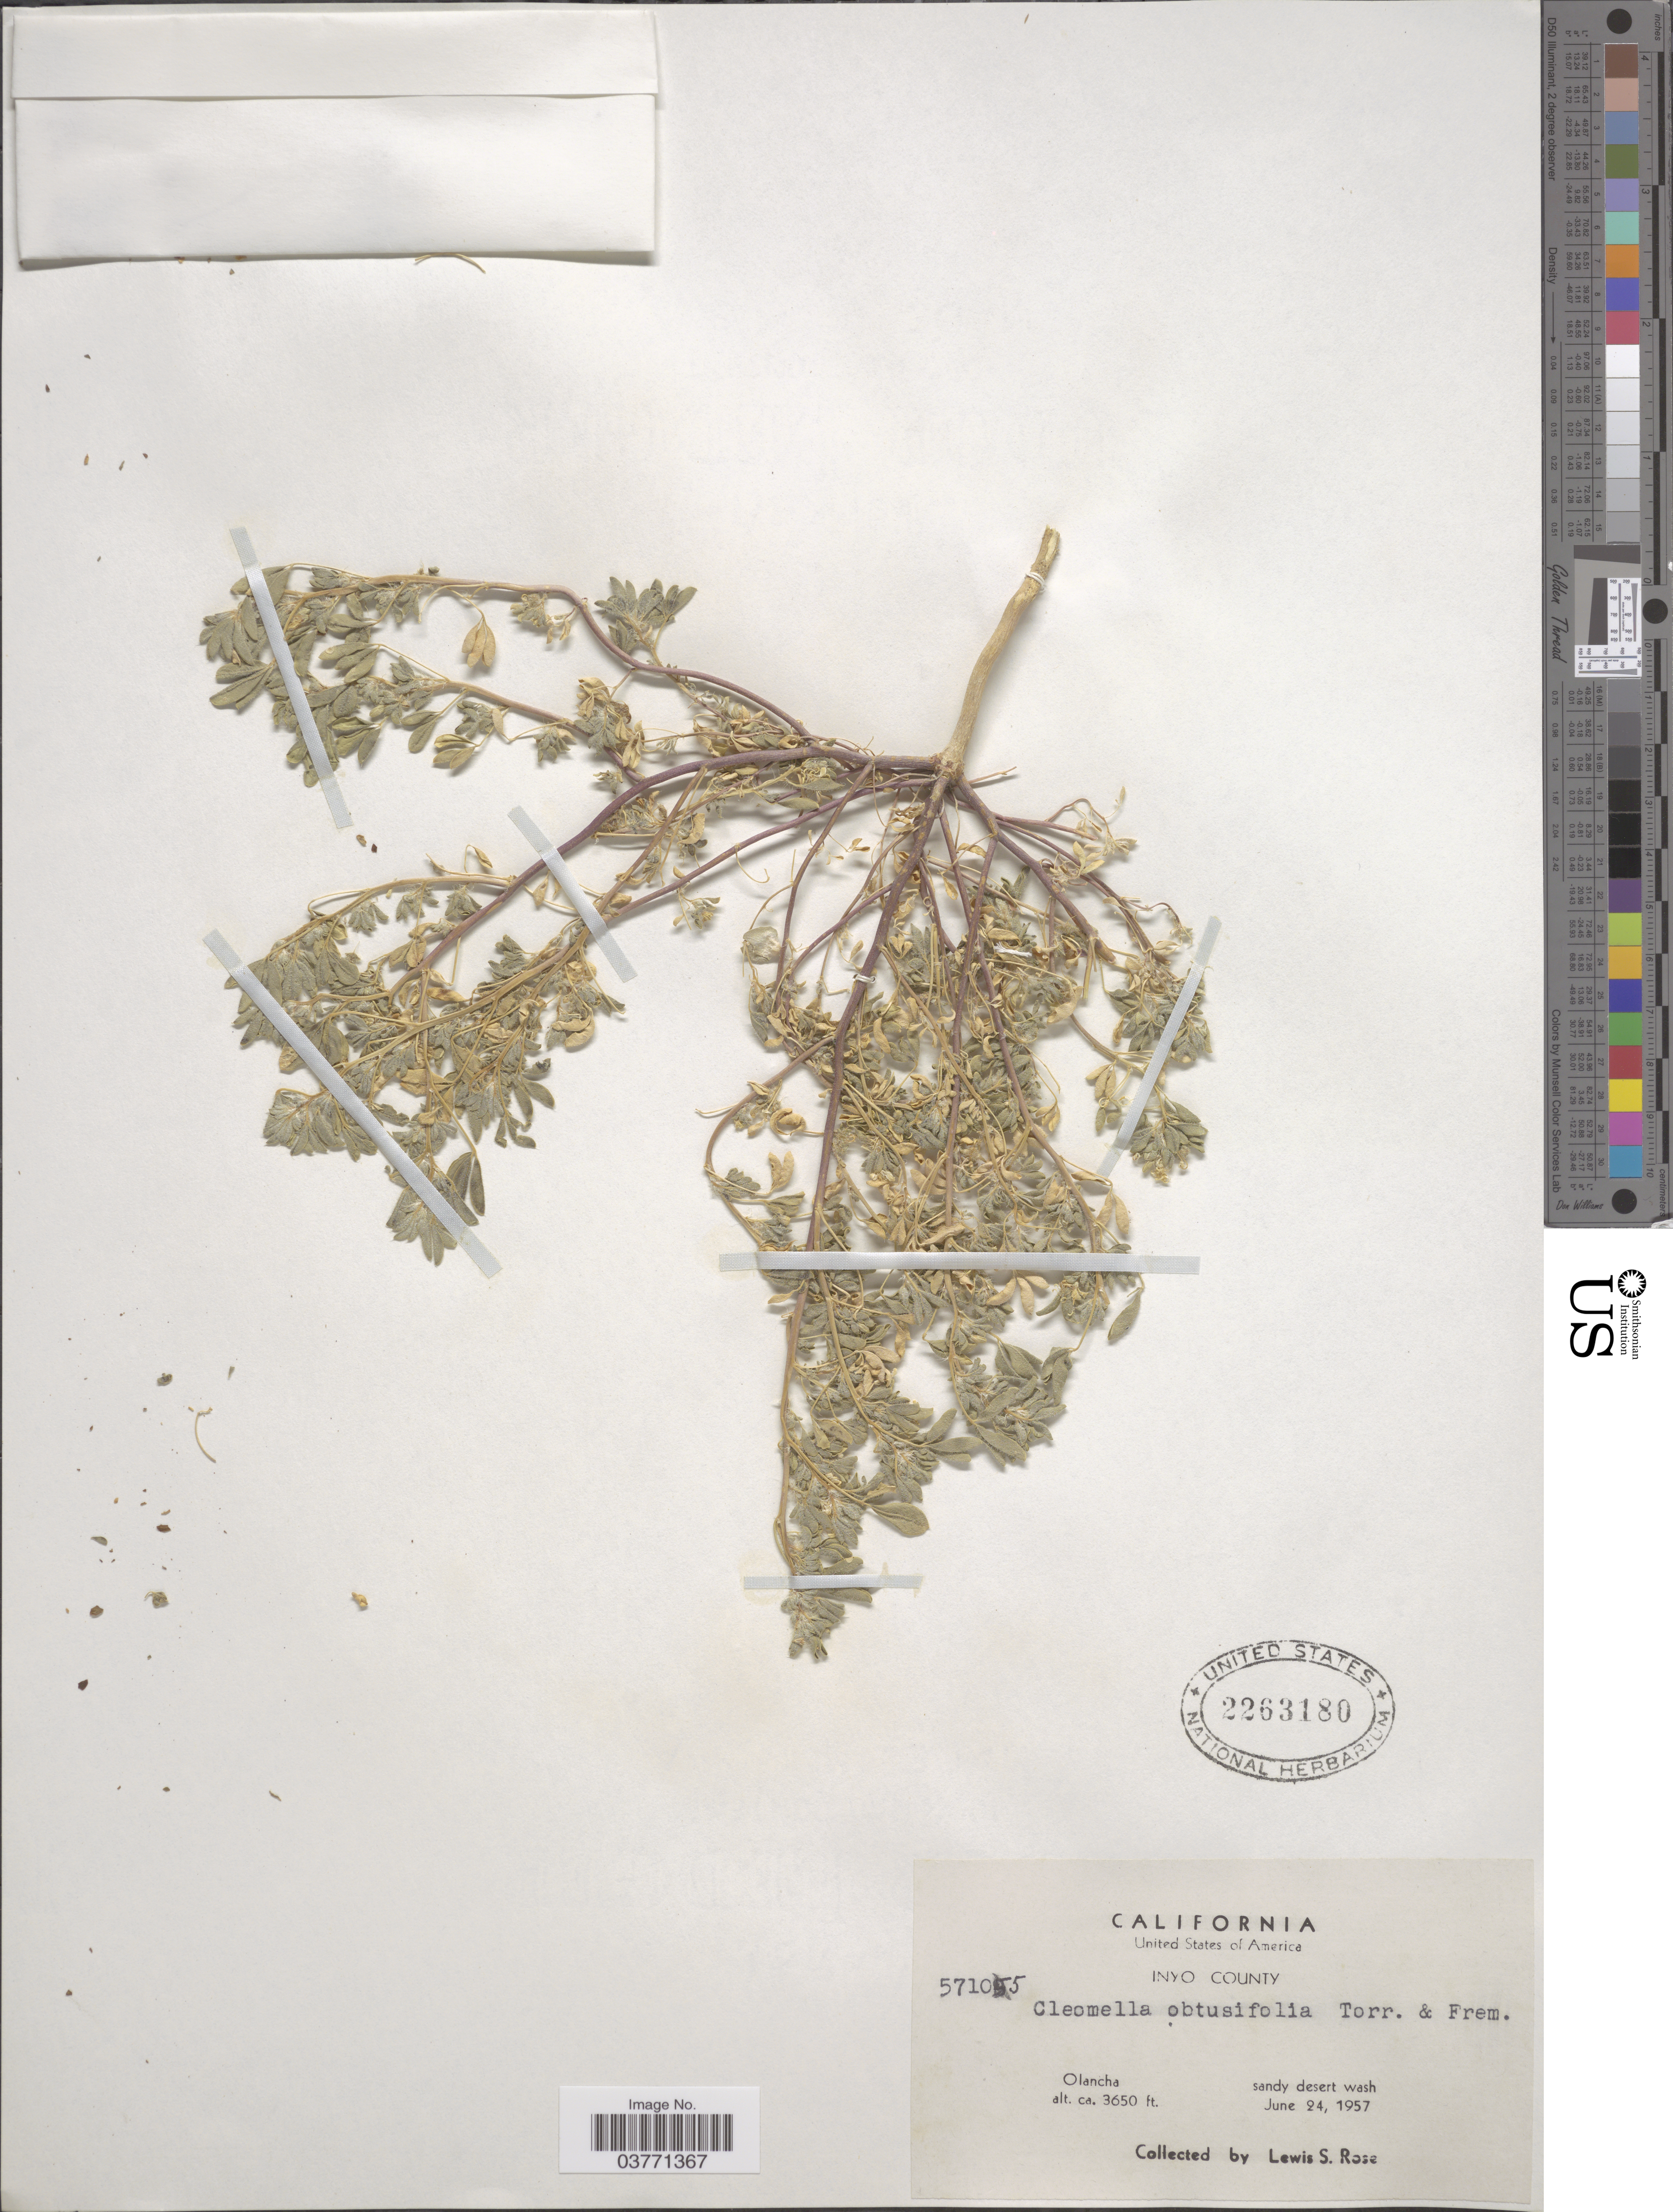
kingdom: Plantae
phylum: Tracheophyta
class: Magnoliopsida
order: Brassicales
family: Cleomaceae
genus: Cleomella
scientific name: Cleomella obtusifolia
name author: Torr. & Frém.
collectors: L. S. Rose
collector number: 571055*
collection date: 1957-06-24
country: United States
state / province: California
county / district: Inyo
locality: Inyo County. Olancha.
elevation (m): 1113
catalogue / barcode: US 2263180